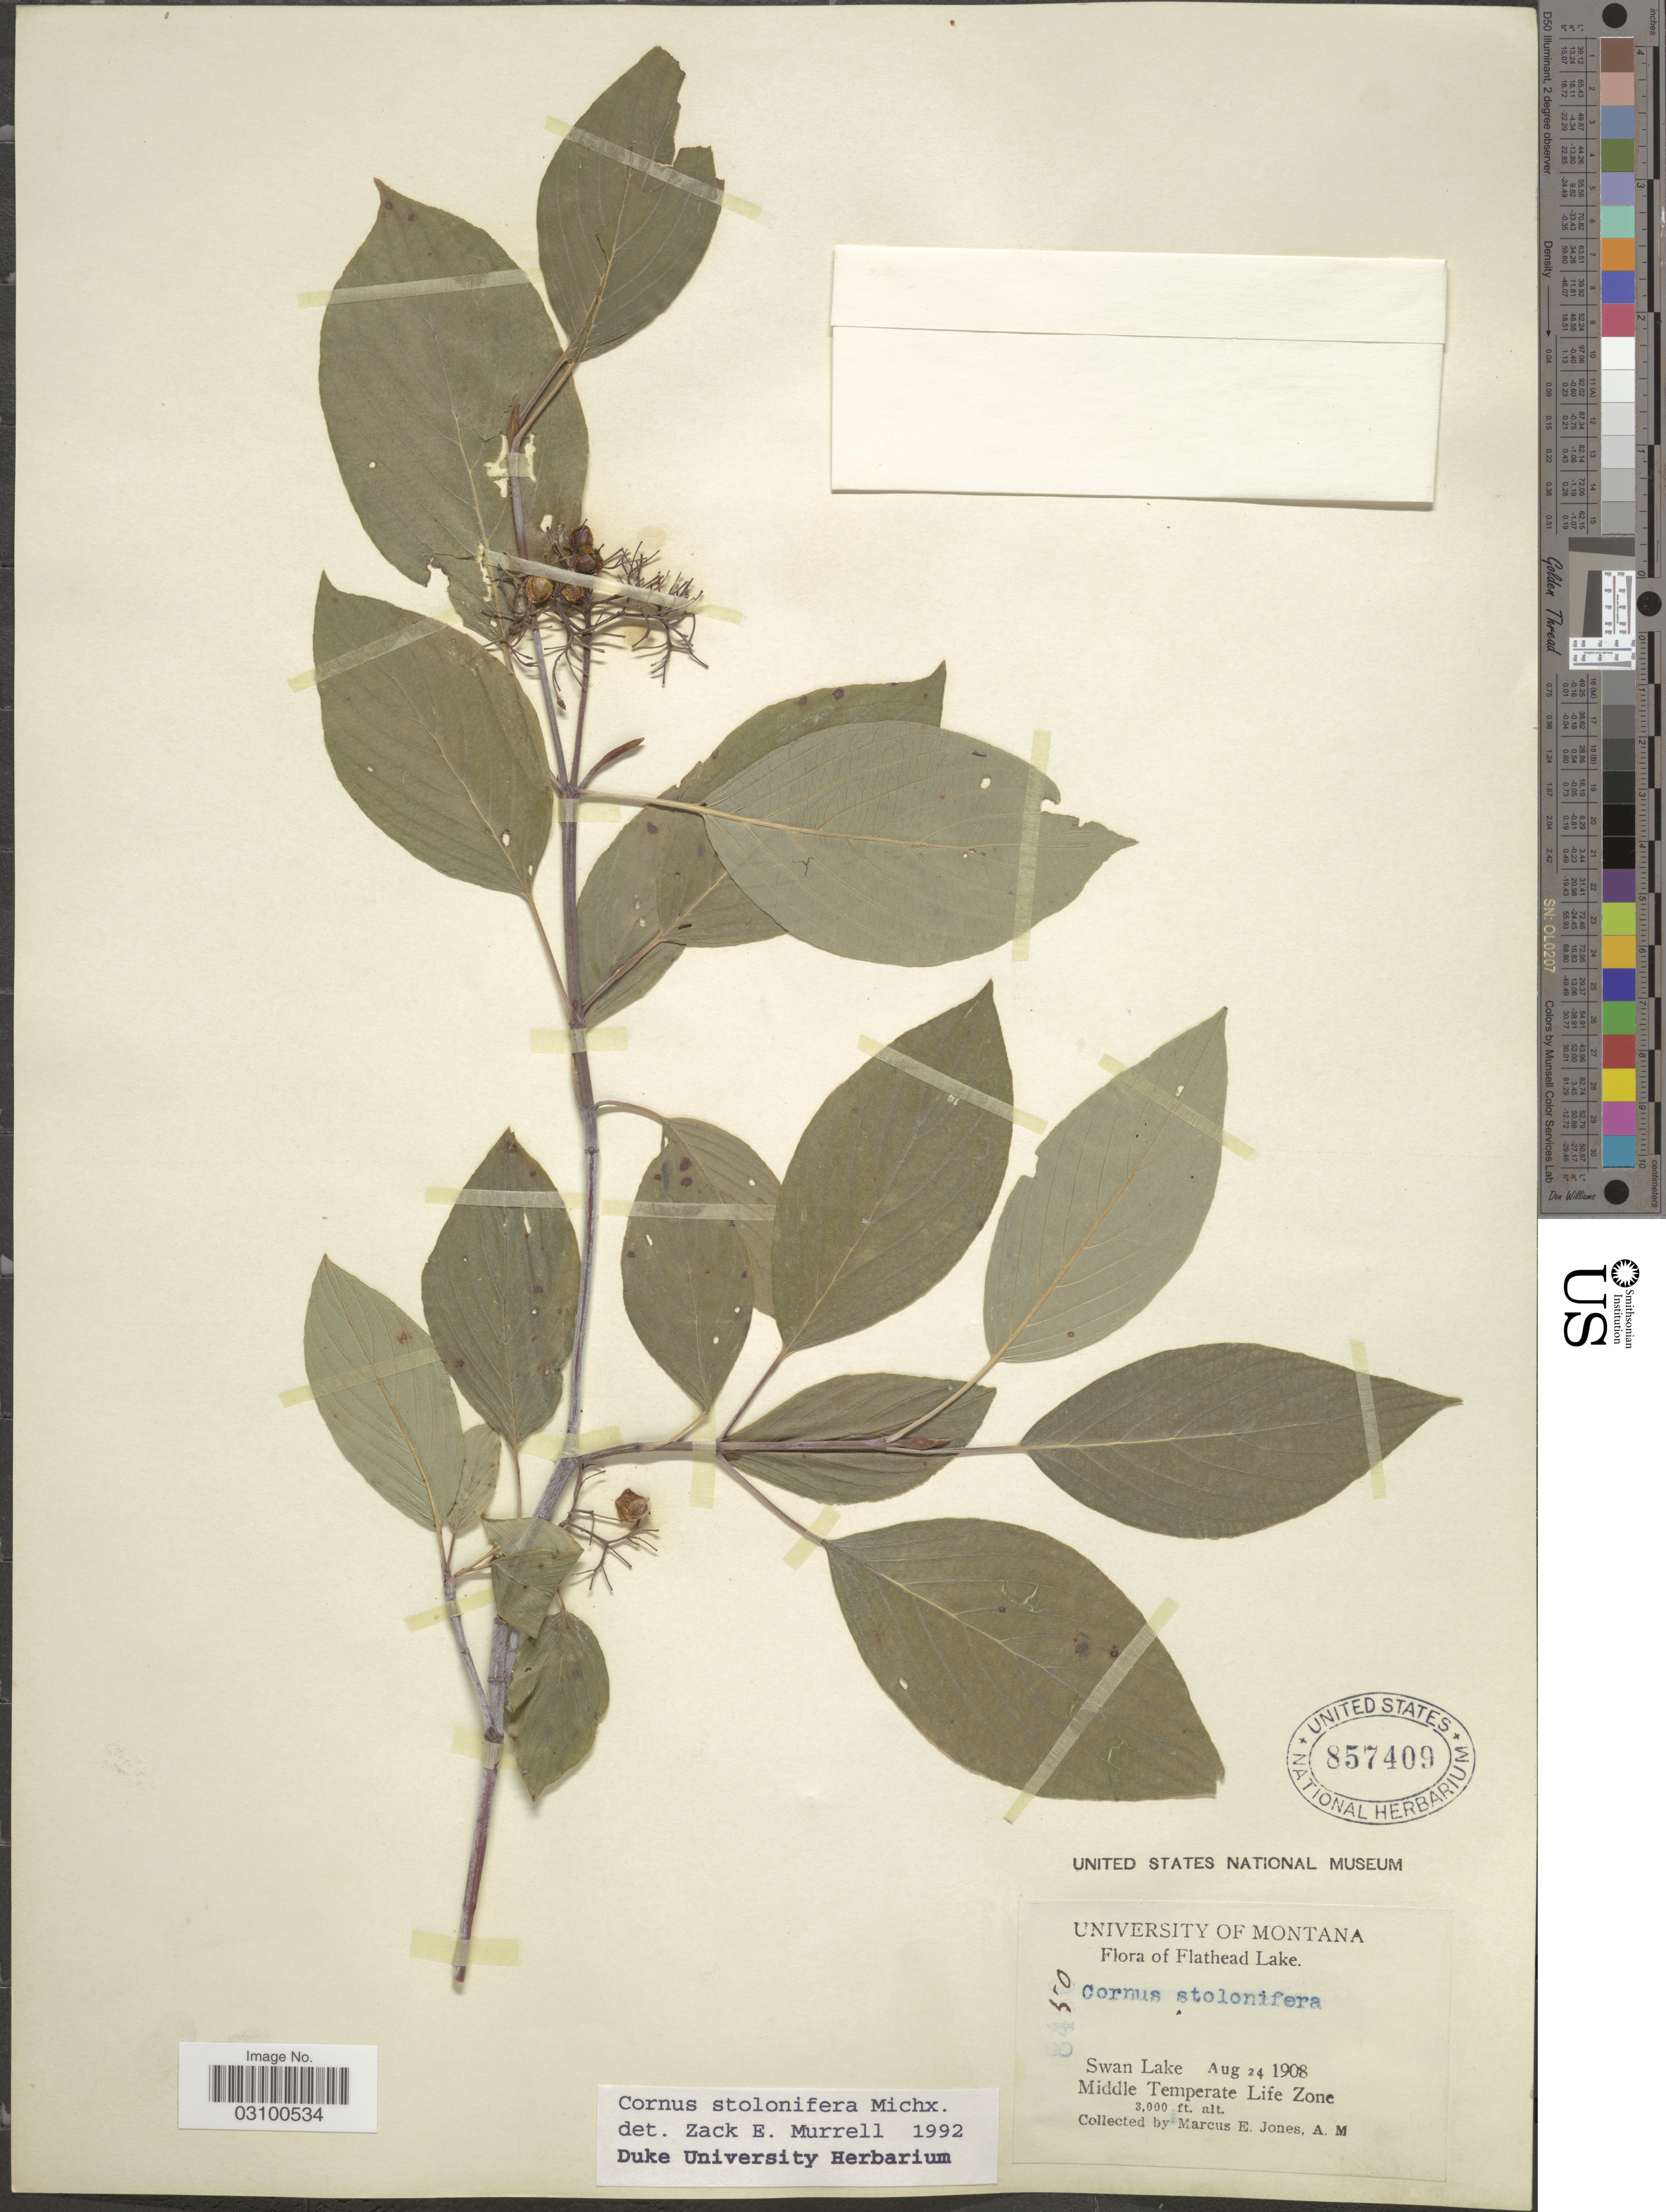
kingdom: Plantae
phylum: Tracheophyta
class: Magnoliopsida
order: Cornales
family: Cornaceae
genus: Cornus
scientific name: Cornus sericea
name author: L.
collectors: M. E. Jones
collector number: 8450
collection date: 1908-08-24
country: United States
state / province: Montana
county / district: Lake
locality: Flathead Lake. Swan Lake. Middle Temperate Life Zone.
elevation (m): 914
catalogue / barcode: US 857409